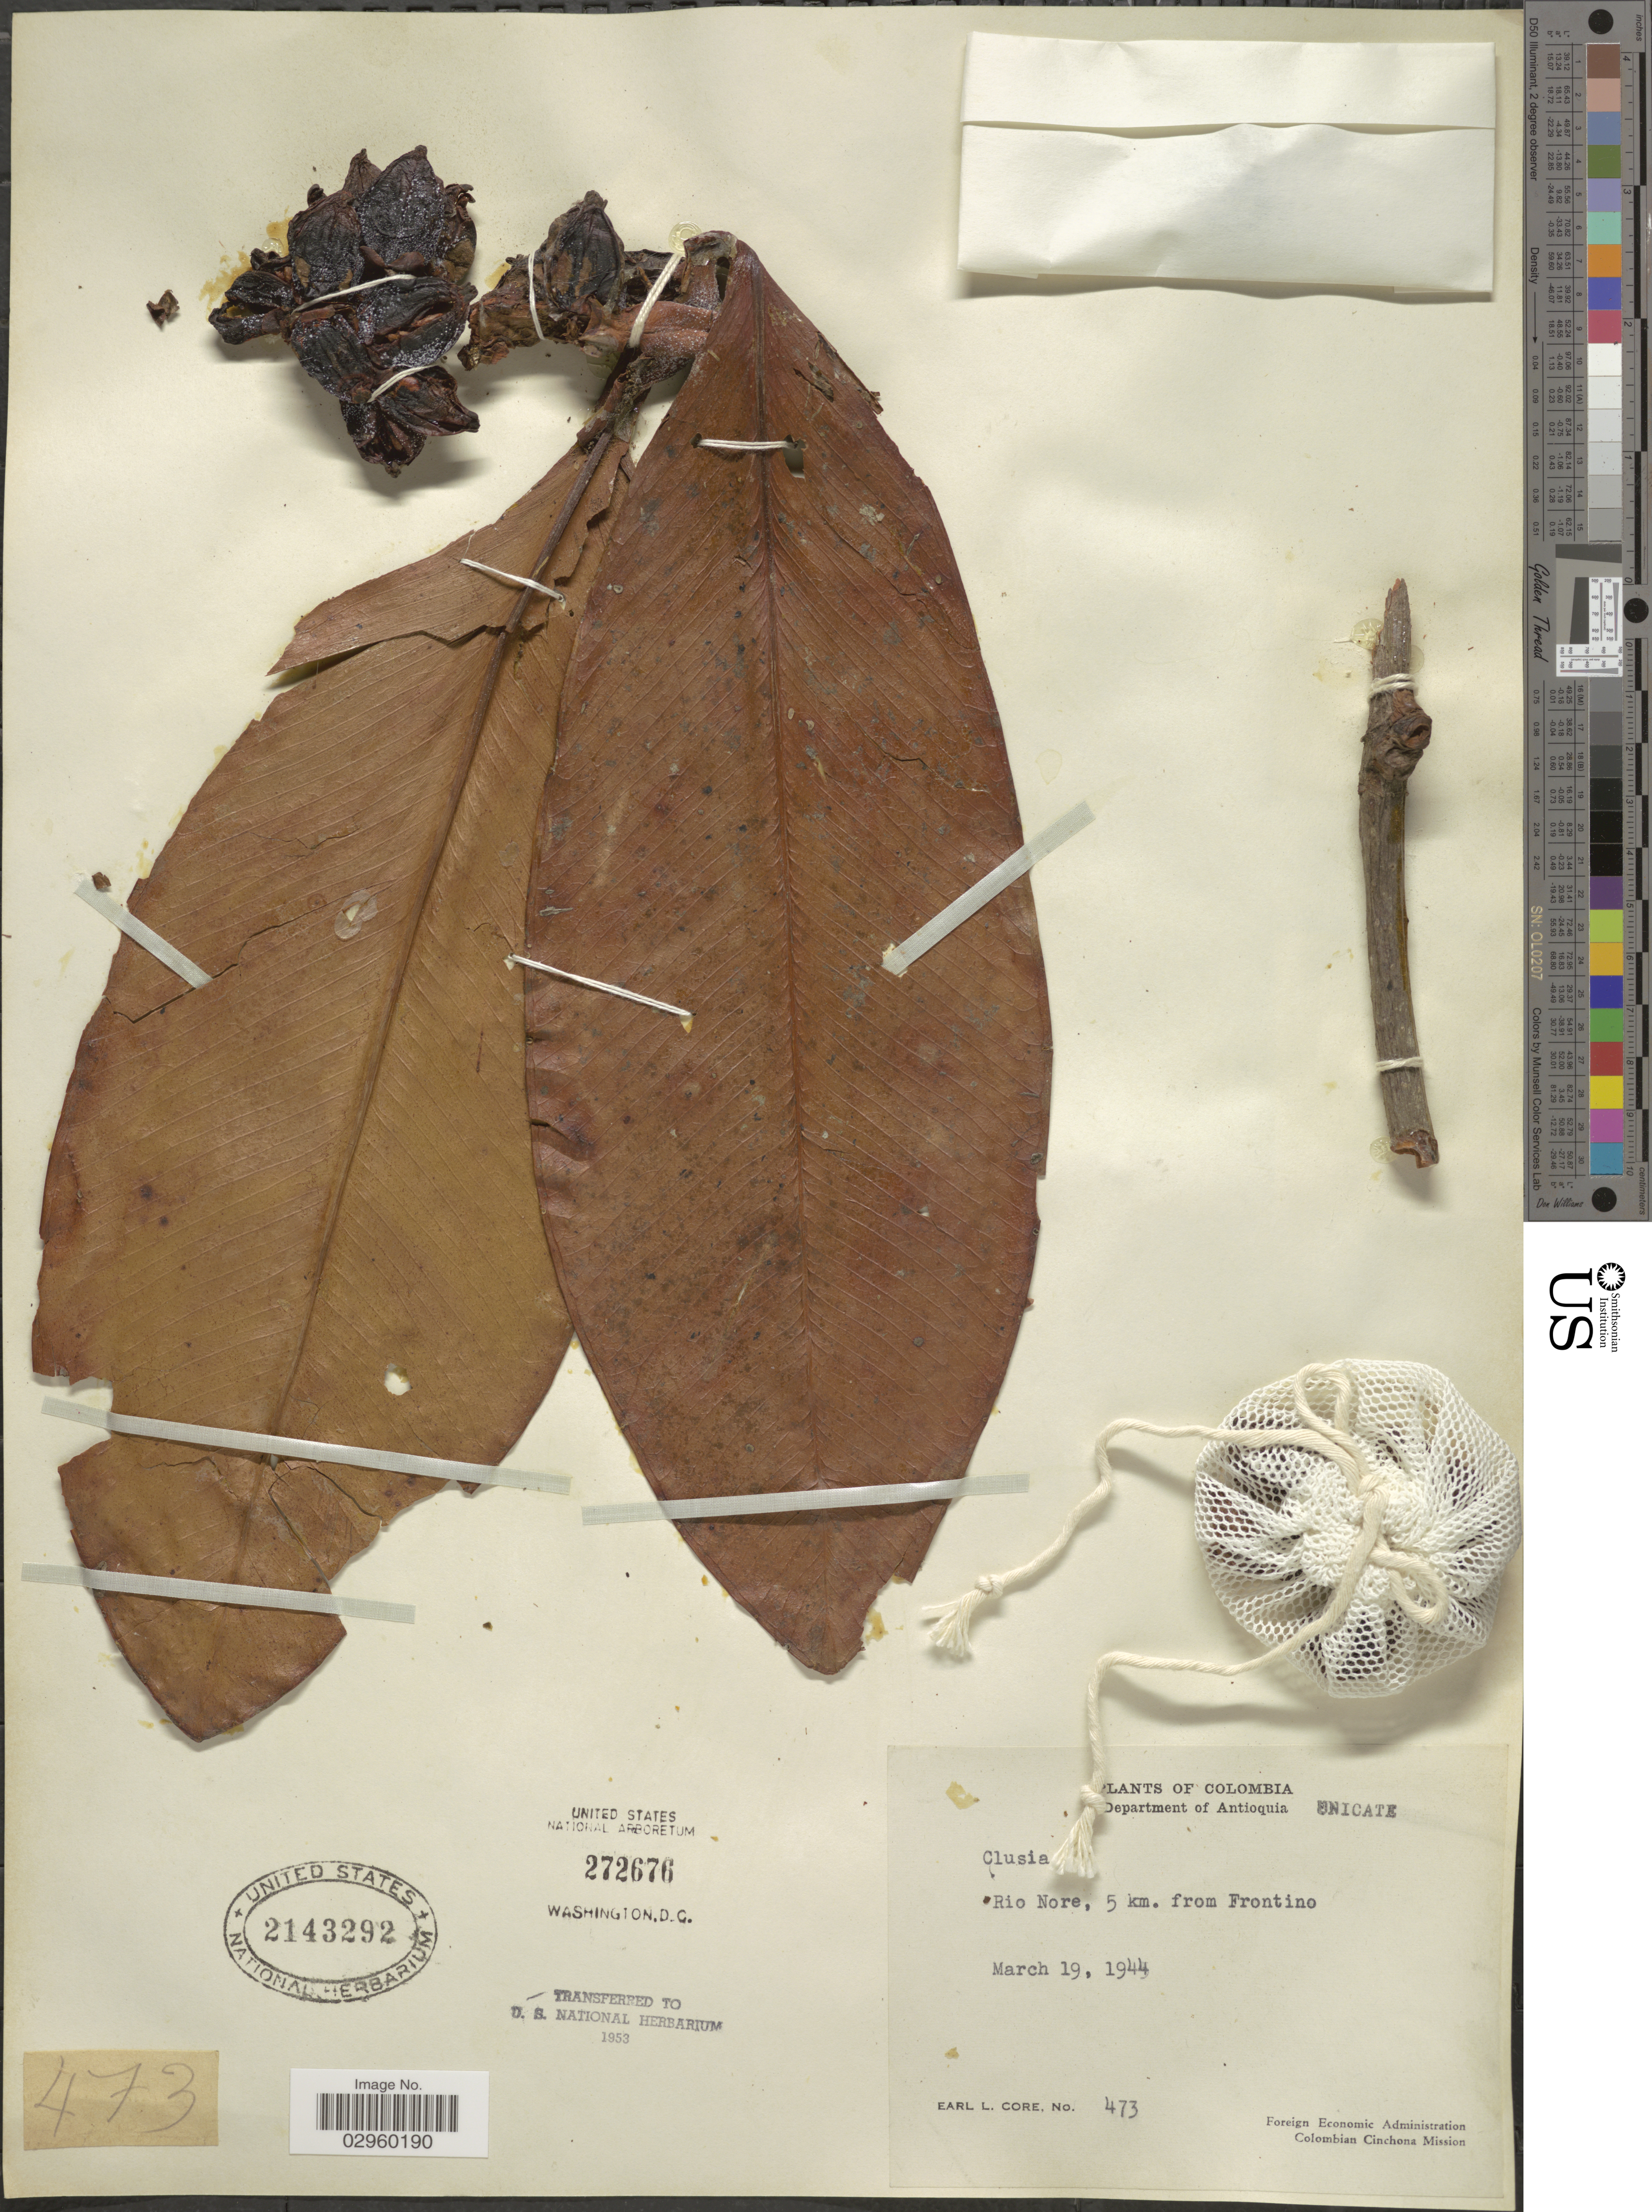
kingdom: Plantae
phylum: Tracheophyta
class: Magnoliopsida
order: Malpighiales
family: Clusiaceae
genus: Clusia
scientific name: Clusia sp.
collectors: E. L. Core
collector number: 473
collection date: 1944-03-19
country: Colombia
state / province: Antioquia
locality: Department of Antioquia, Rio Nore, 5 km. from Frontino.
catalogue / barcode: US 2143292